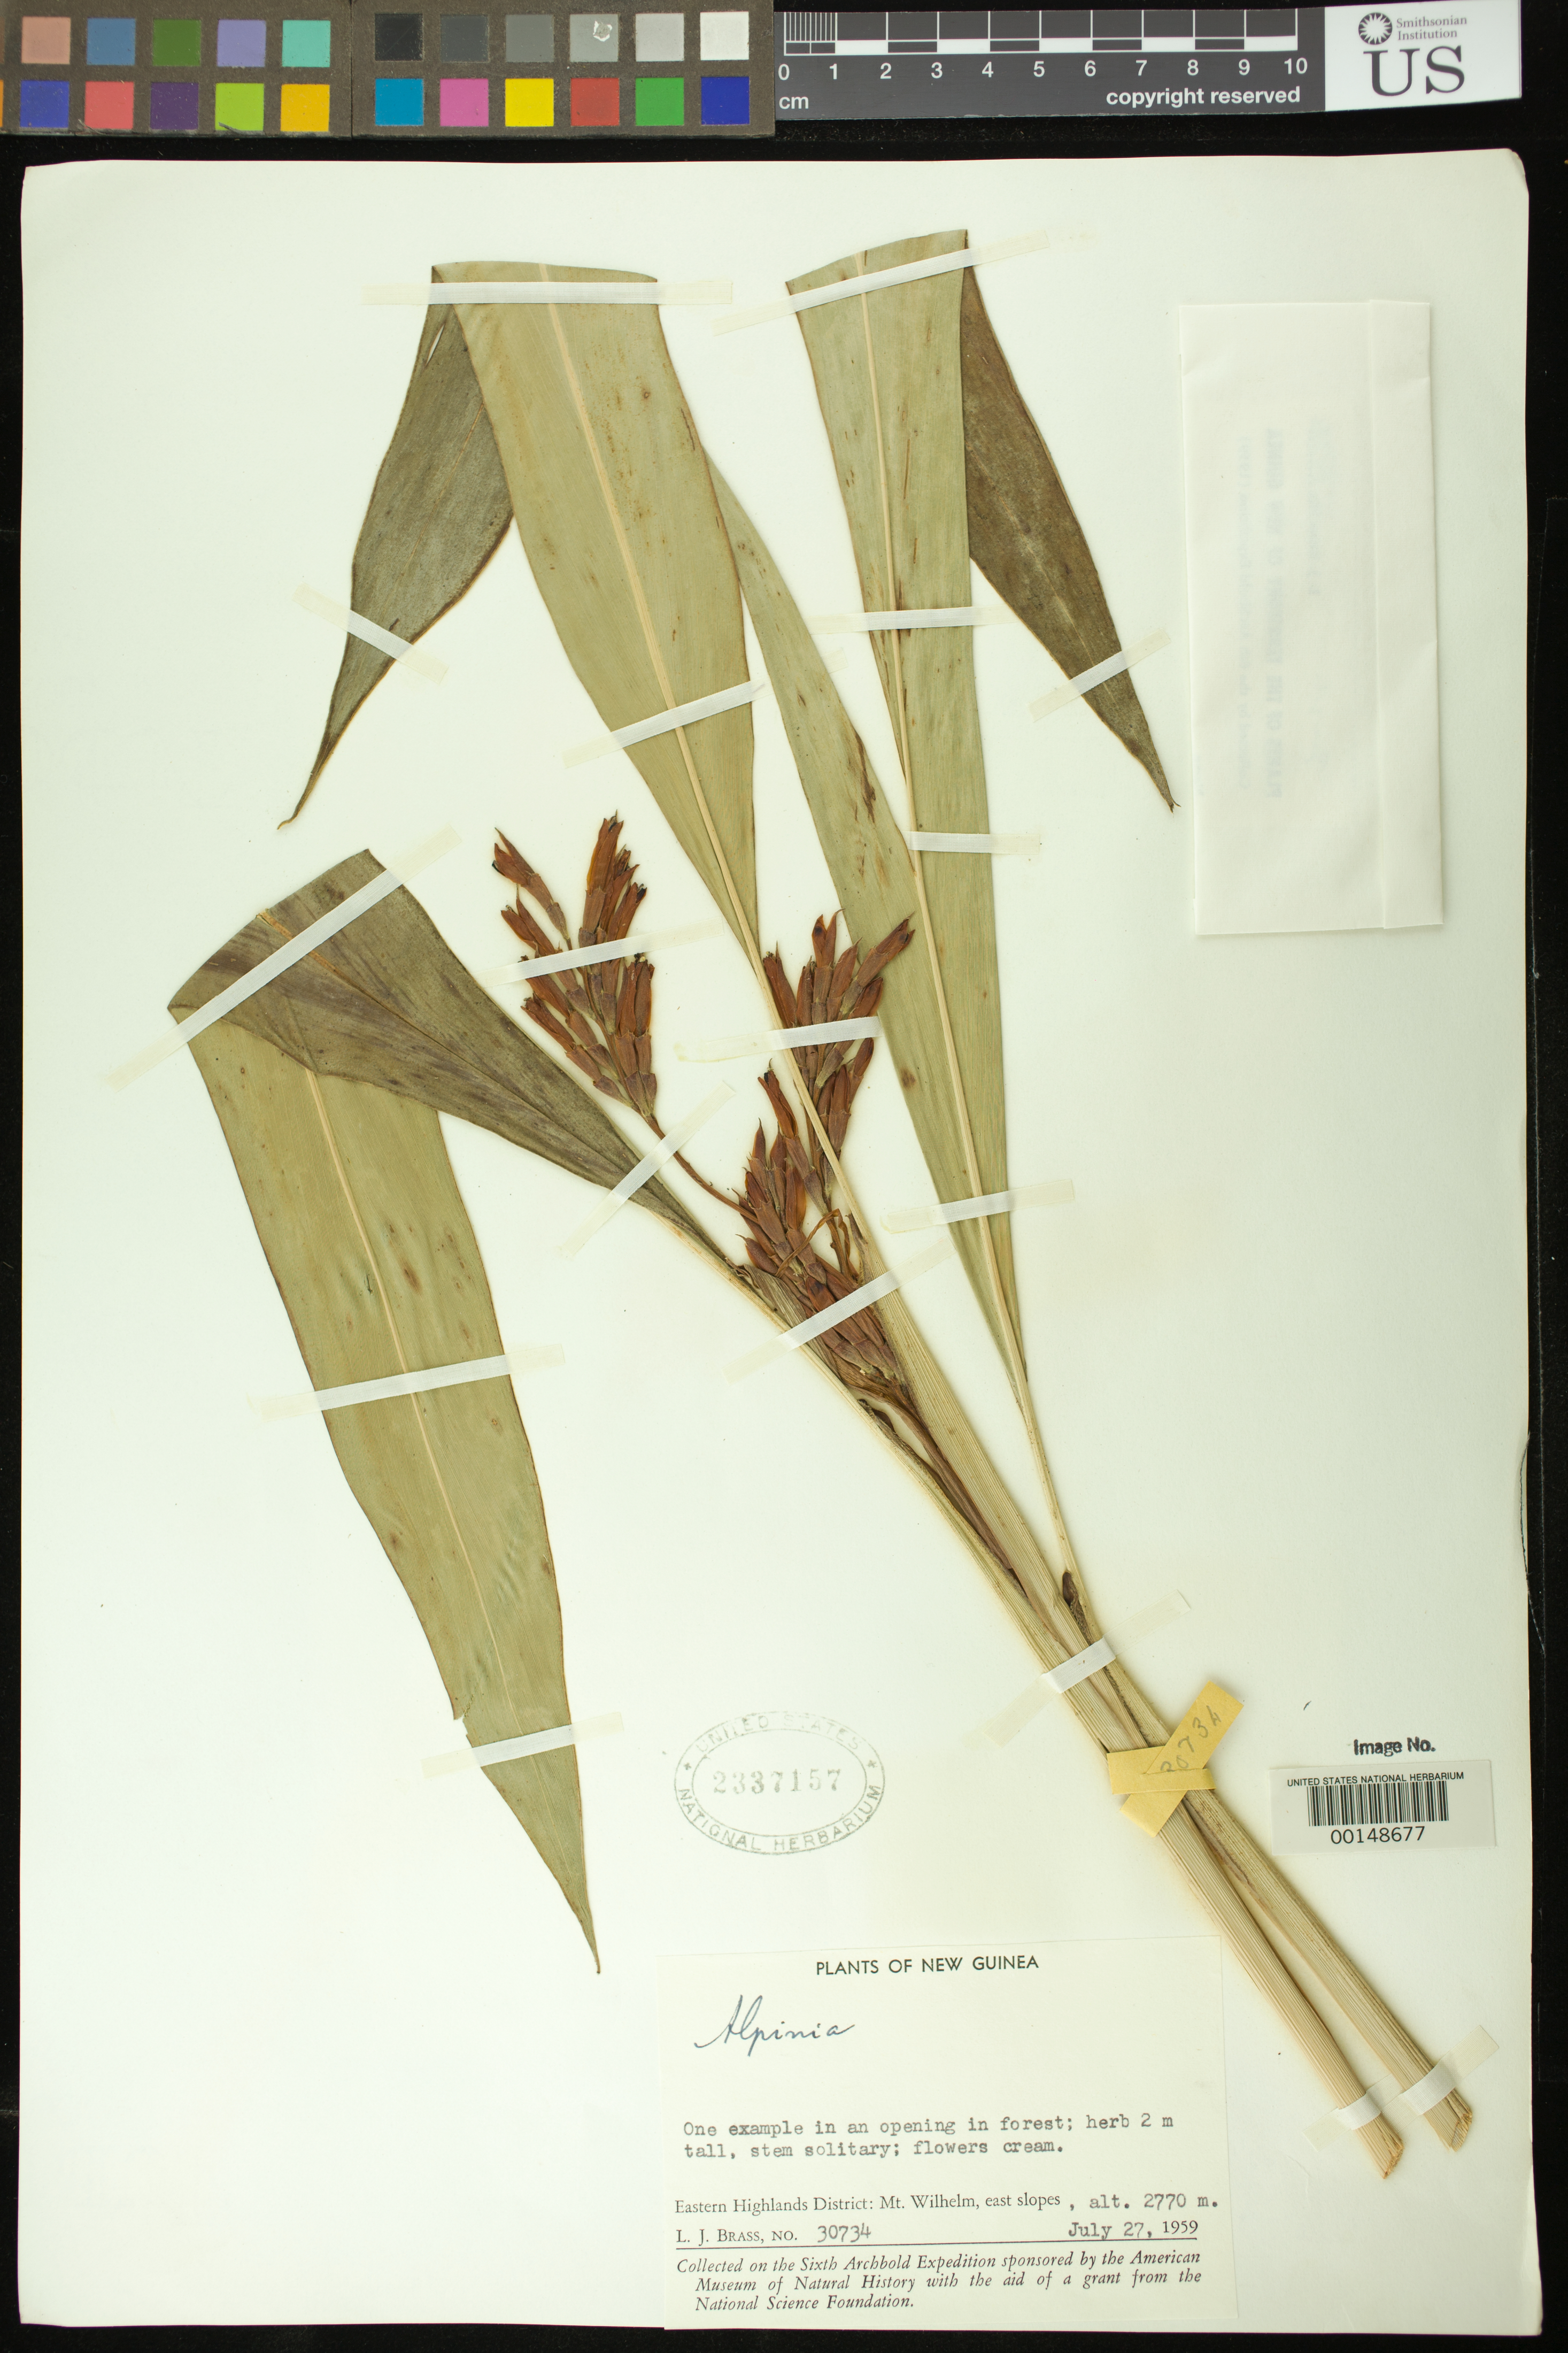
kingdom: Plantae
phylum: Tracheophyta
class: Liliopsida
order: Zingiberales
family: Zingiberaceae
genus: Alpinia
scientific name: Alpinia sp.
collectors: L. J. Brass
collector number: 30734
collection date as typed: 27 Jul 1959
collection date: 1959-07-27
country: Papua New Guinea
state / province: Eastern Highlands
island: New Guinea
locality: Mt. wilhelm, east slopes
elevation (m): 2770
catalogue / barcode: US 2337157